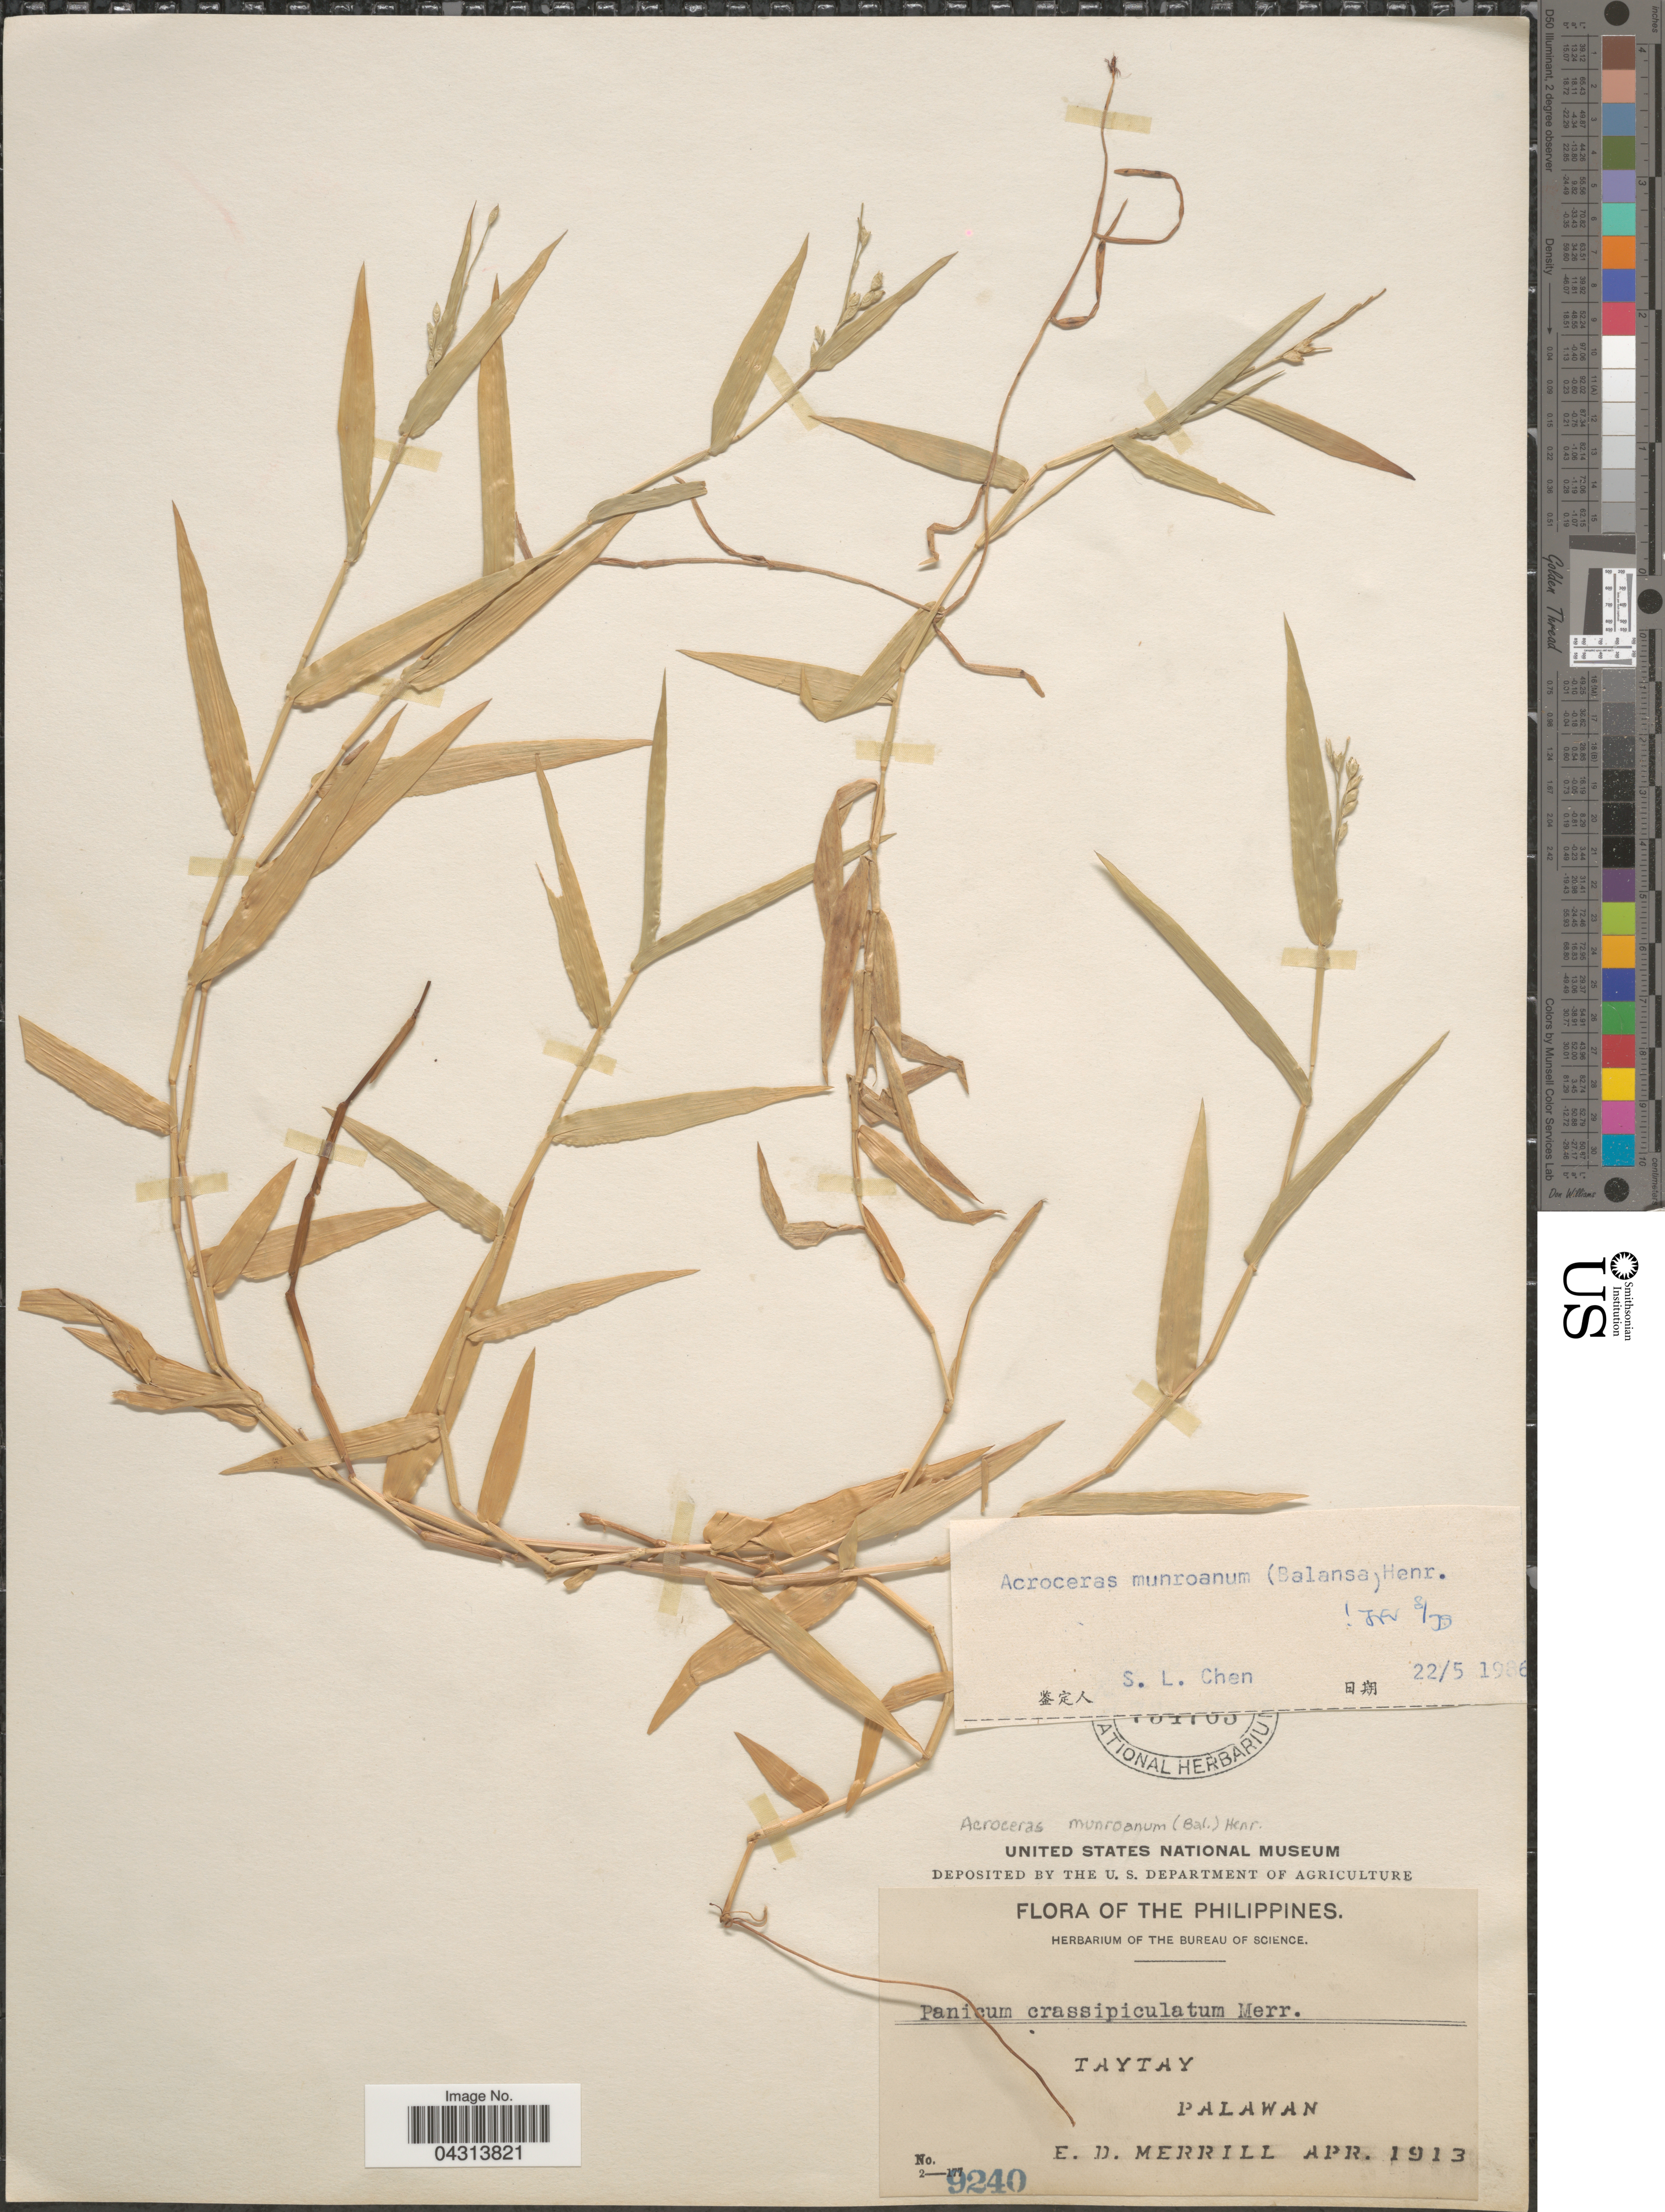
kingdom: Plantae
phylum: Tracheophyta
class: Liliopsida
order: Poales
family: Poaceae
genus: Acroceras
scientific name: Acroceras munroanum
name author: (Steud.) Henr.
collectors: E. D. Merrill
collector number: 9240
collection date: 1913-04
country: Philippines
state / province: Mimaropa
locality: Taytay.